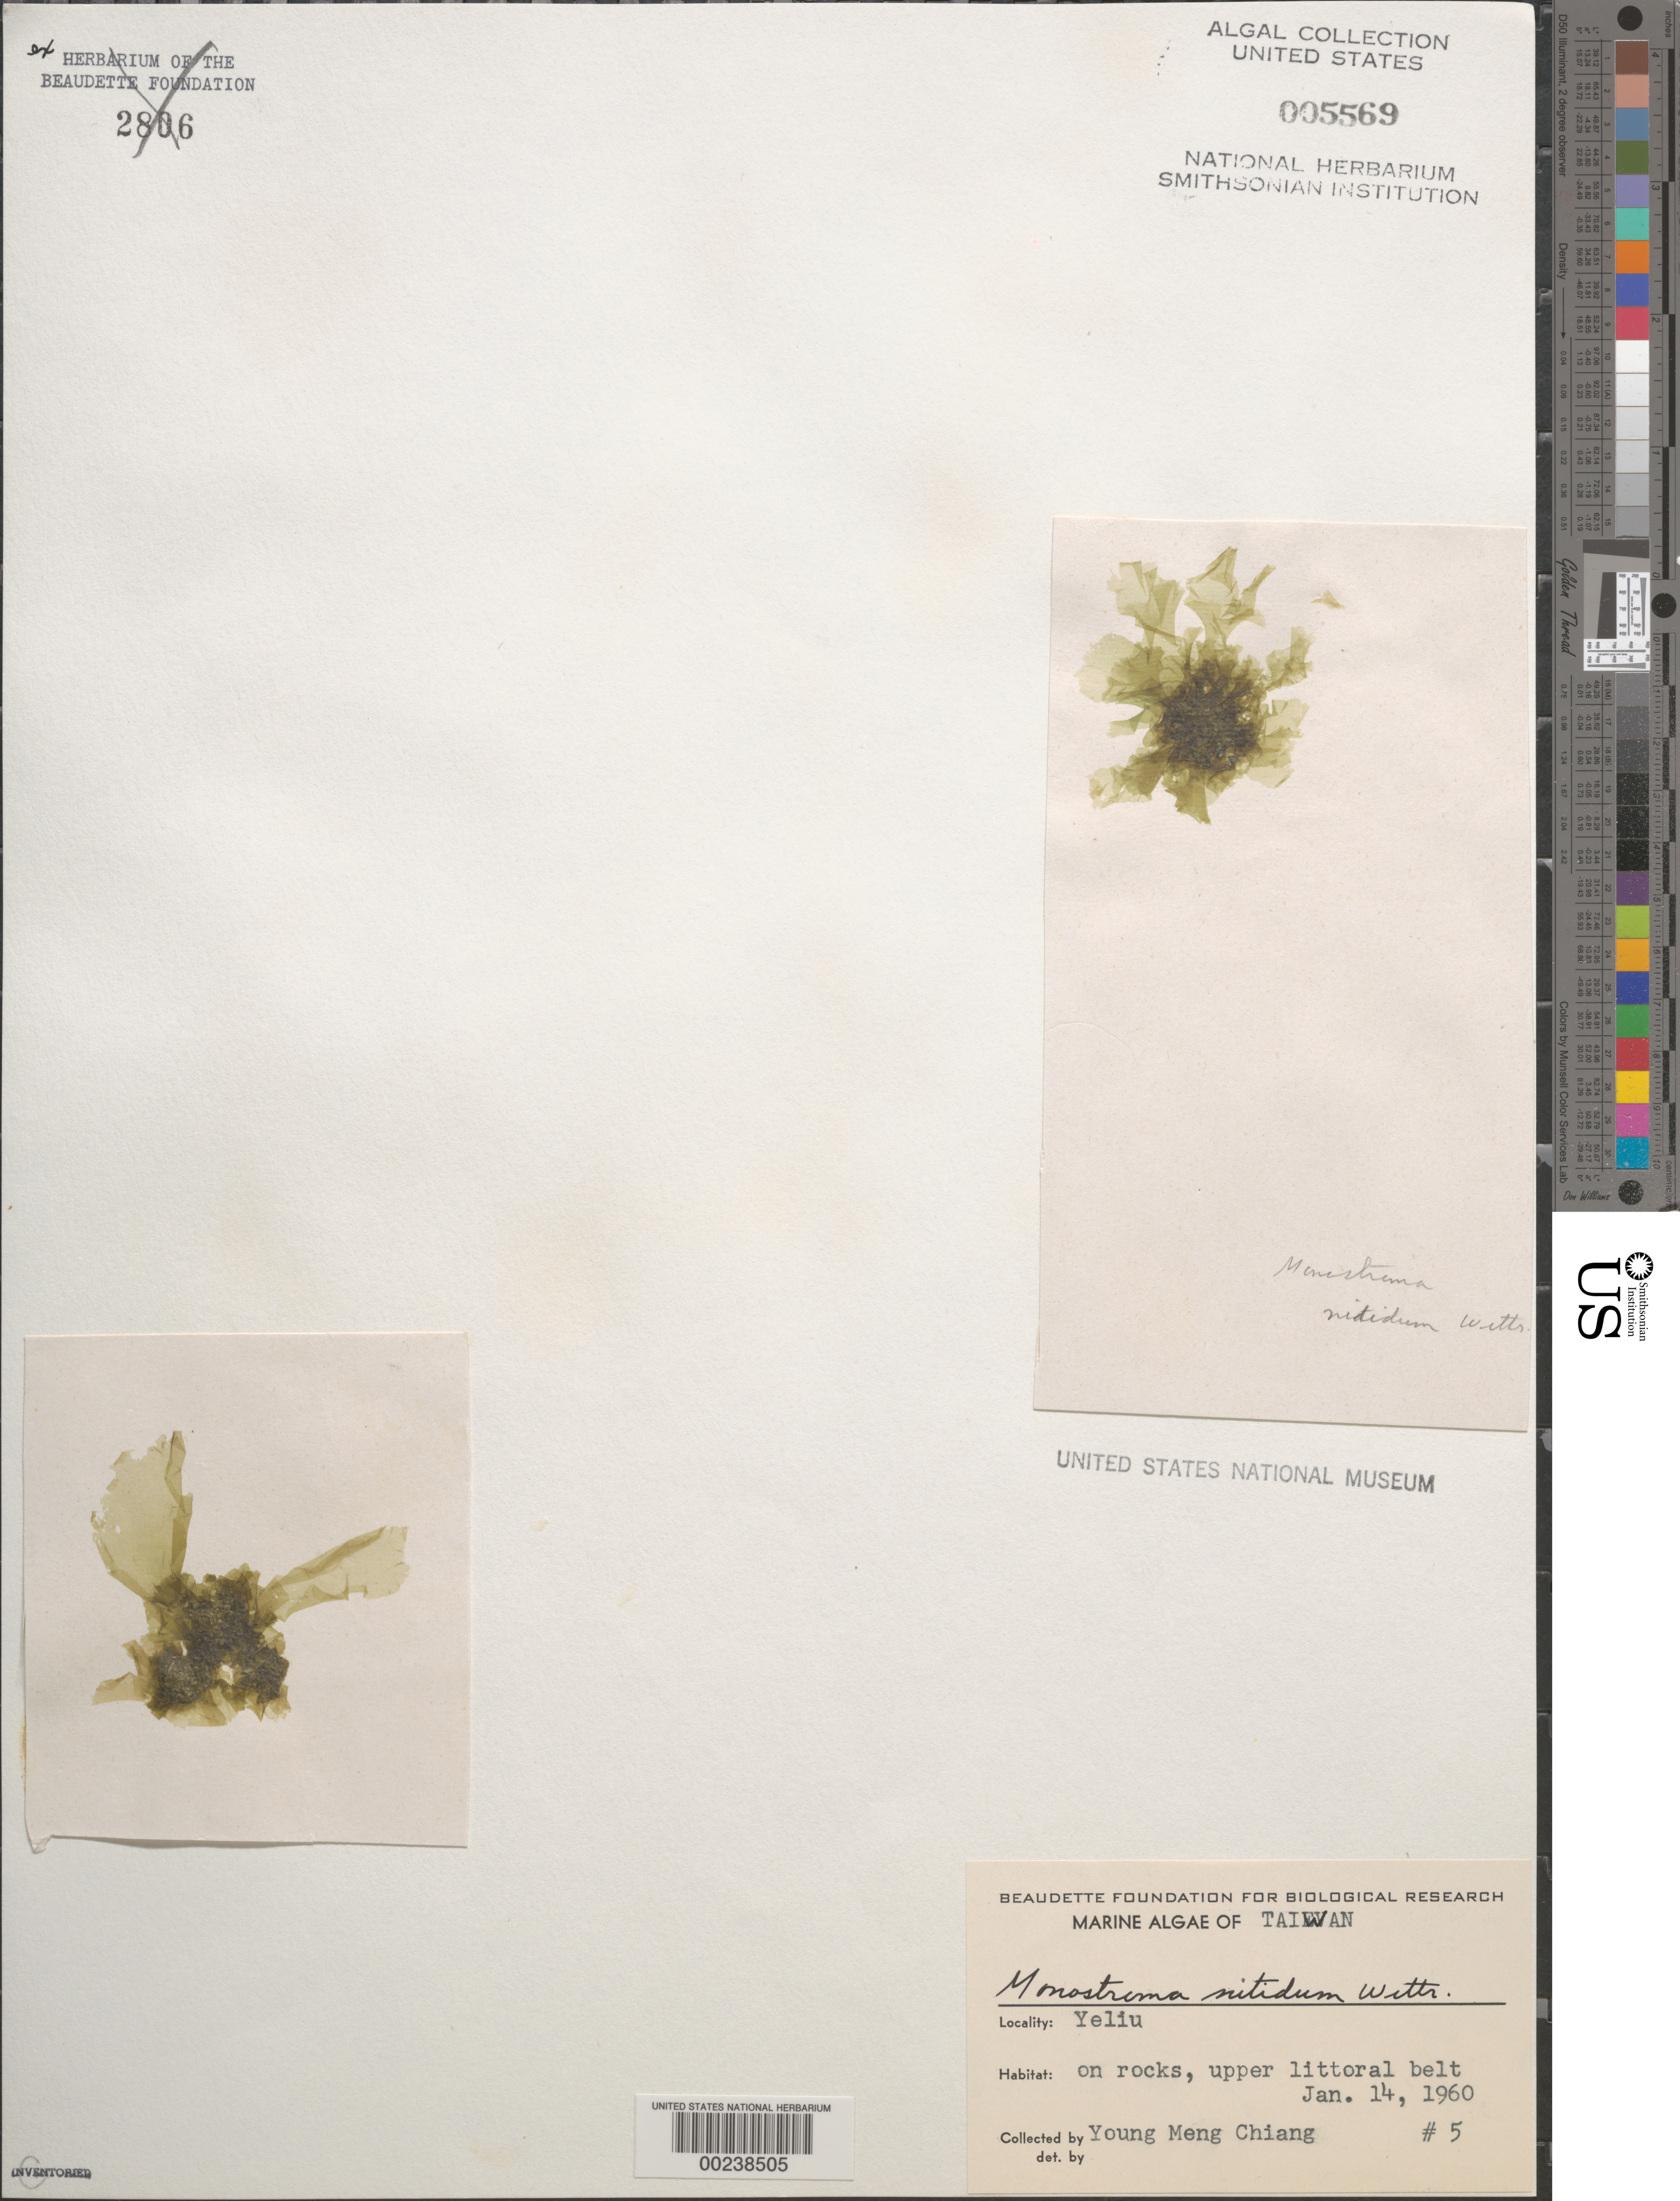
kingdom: Plantae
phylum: Chlorophyta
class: Ulvophyceae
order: Ulvales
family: Monostromataceae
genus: Monostroma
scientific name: Monostroma nitidum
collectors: Y. Chiang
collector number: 5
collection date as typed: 14 Jan 1960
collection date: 1960-01-14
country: Taiwan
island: Taiwan [Formosa]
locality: Yeliu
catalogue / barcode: US 5569